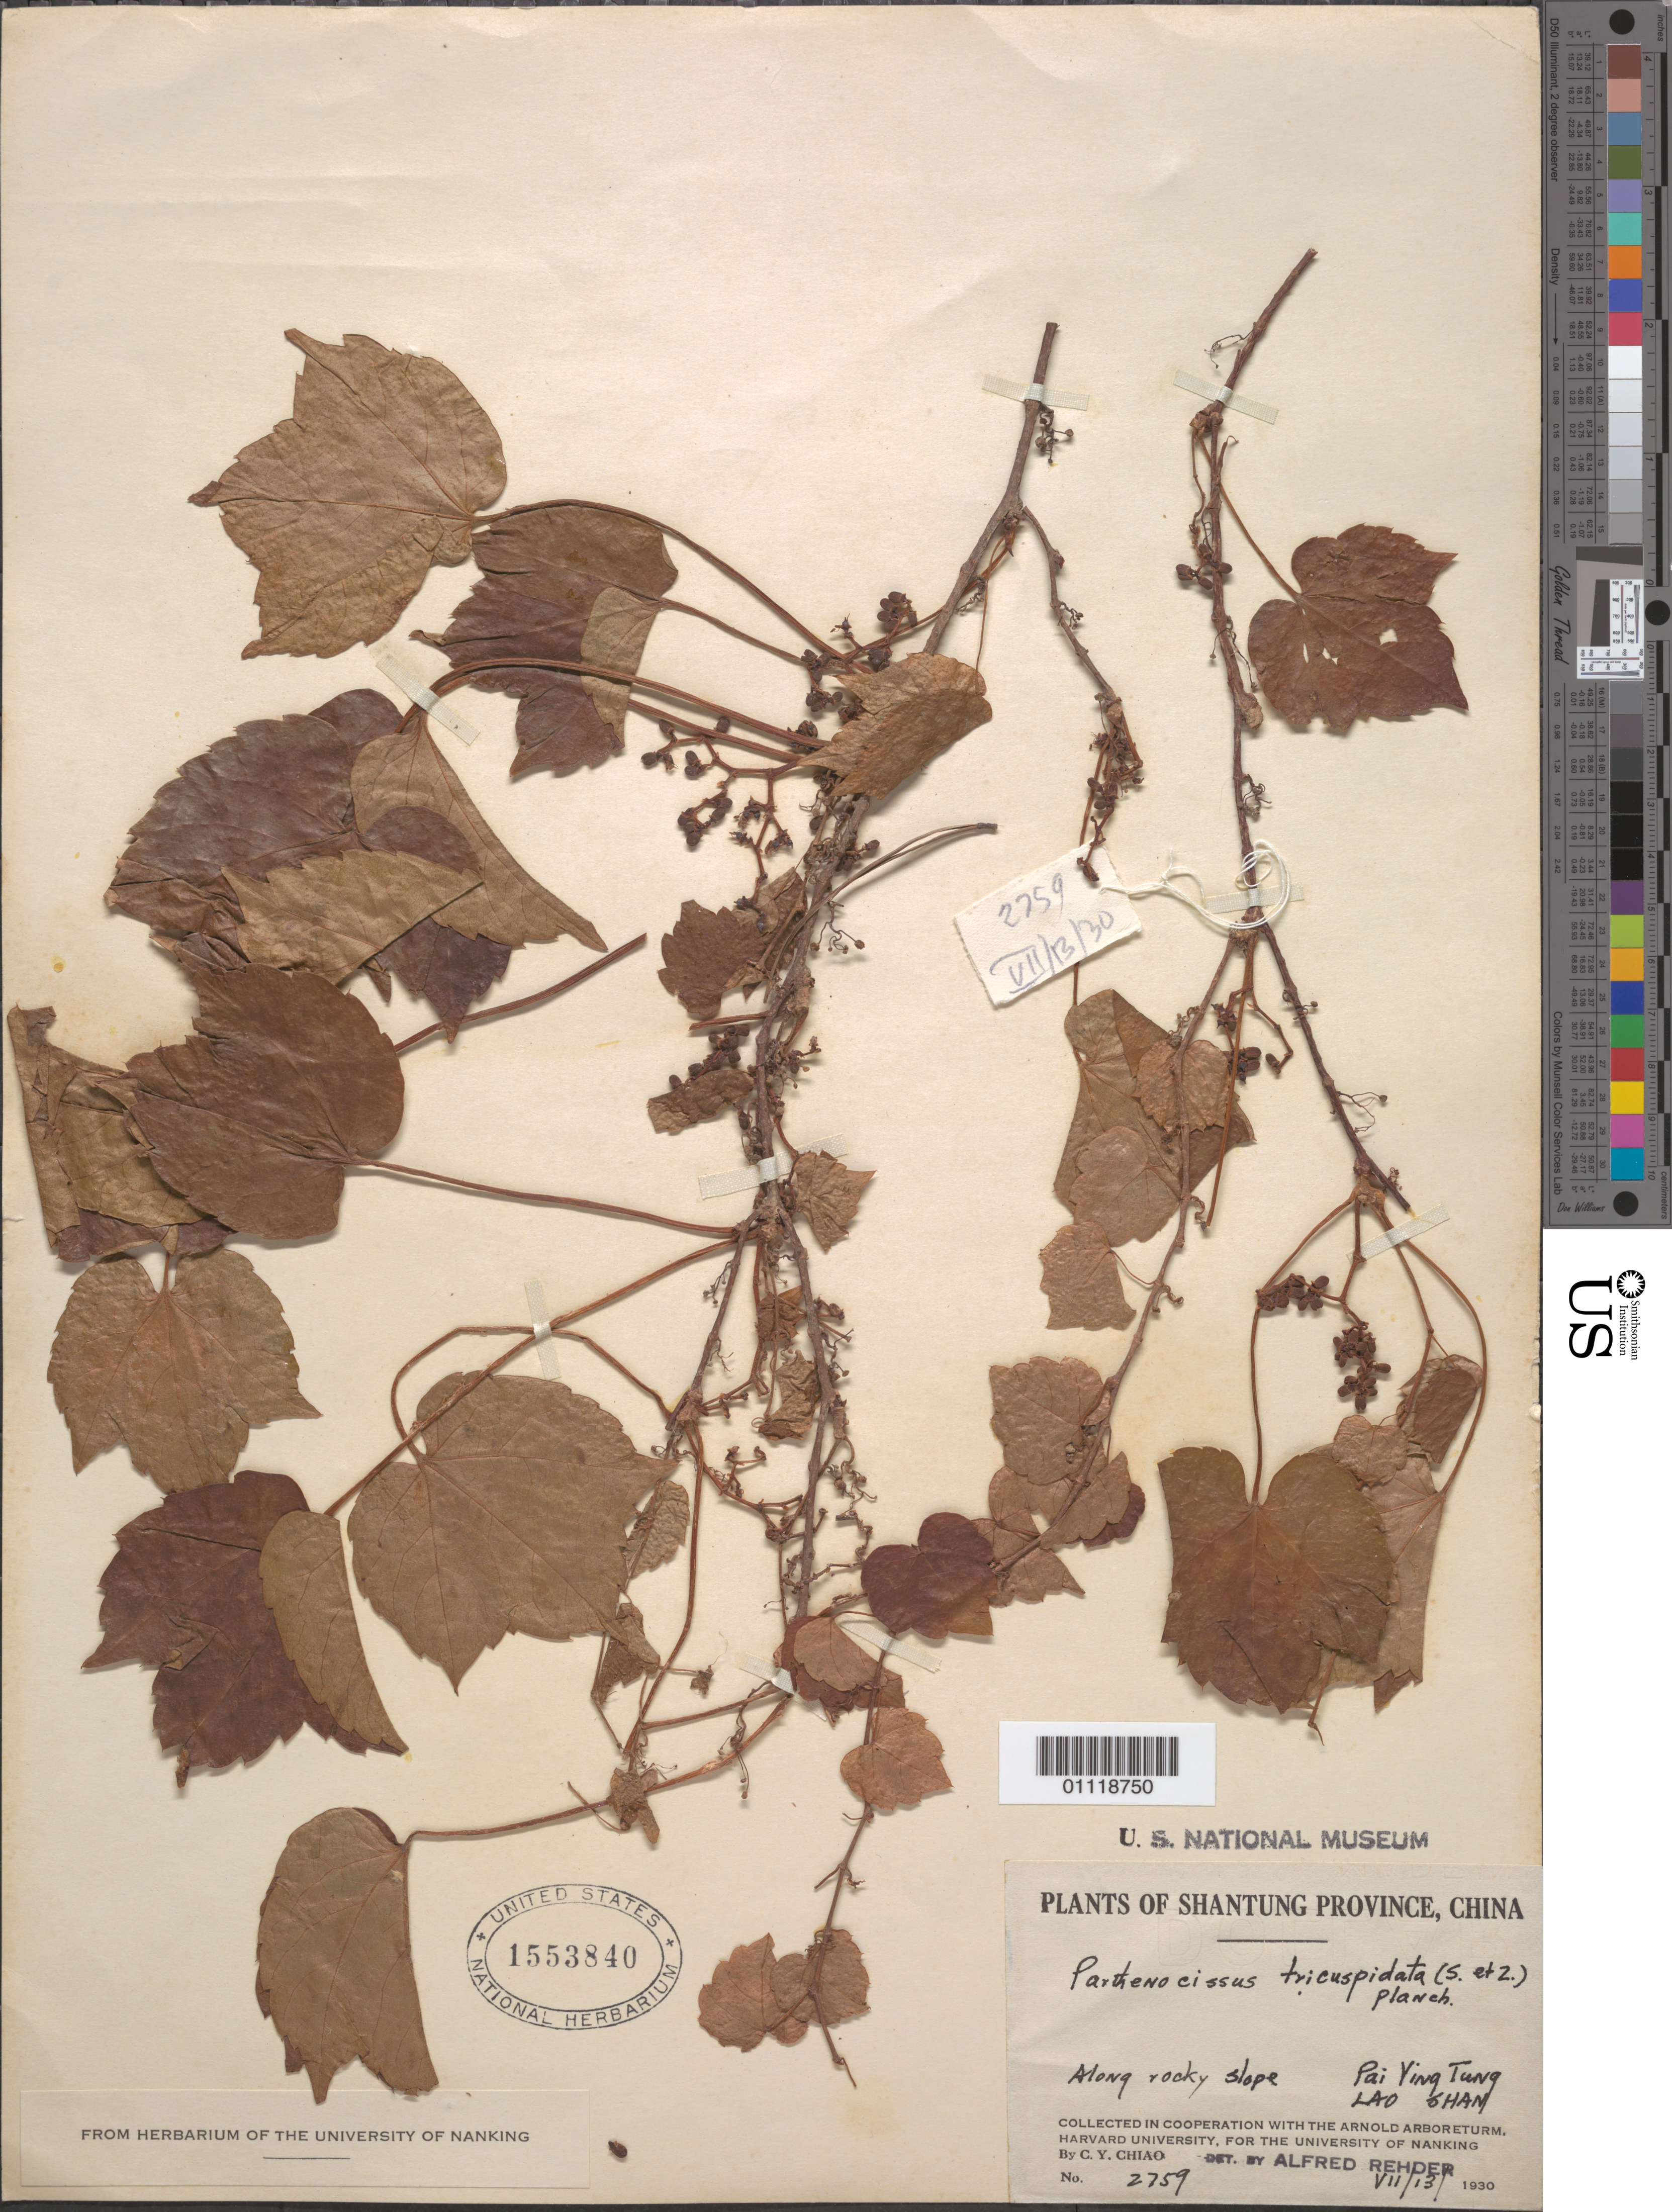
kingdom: Plantae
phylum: Tracheophyta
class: Magnoliopsida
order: Vitales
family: Vitaceae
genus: Parthenocissus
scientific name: Parthenocissus tricuspidata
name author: (Siebold & Zucc.) Planch.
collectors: C. Y. Chiao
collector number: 2759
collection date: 1930-07-13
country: China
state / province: Shandong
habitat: Along rocky slope.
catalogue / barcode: US 1553840